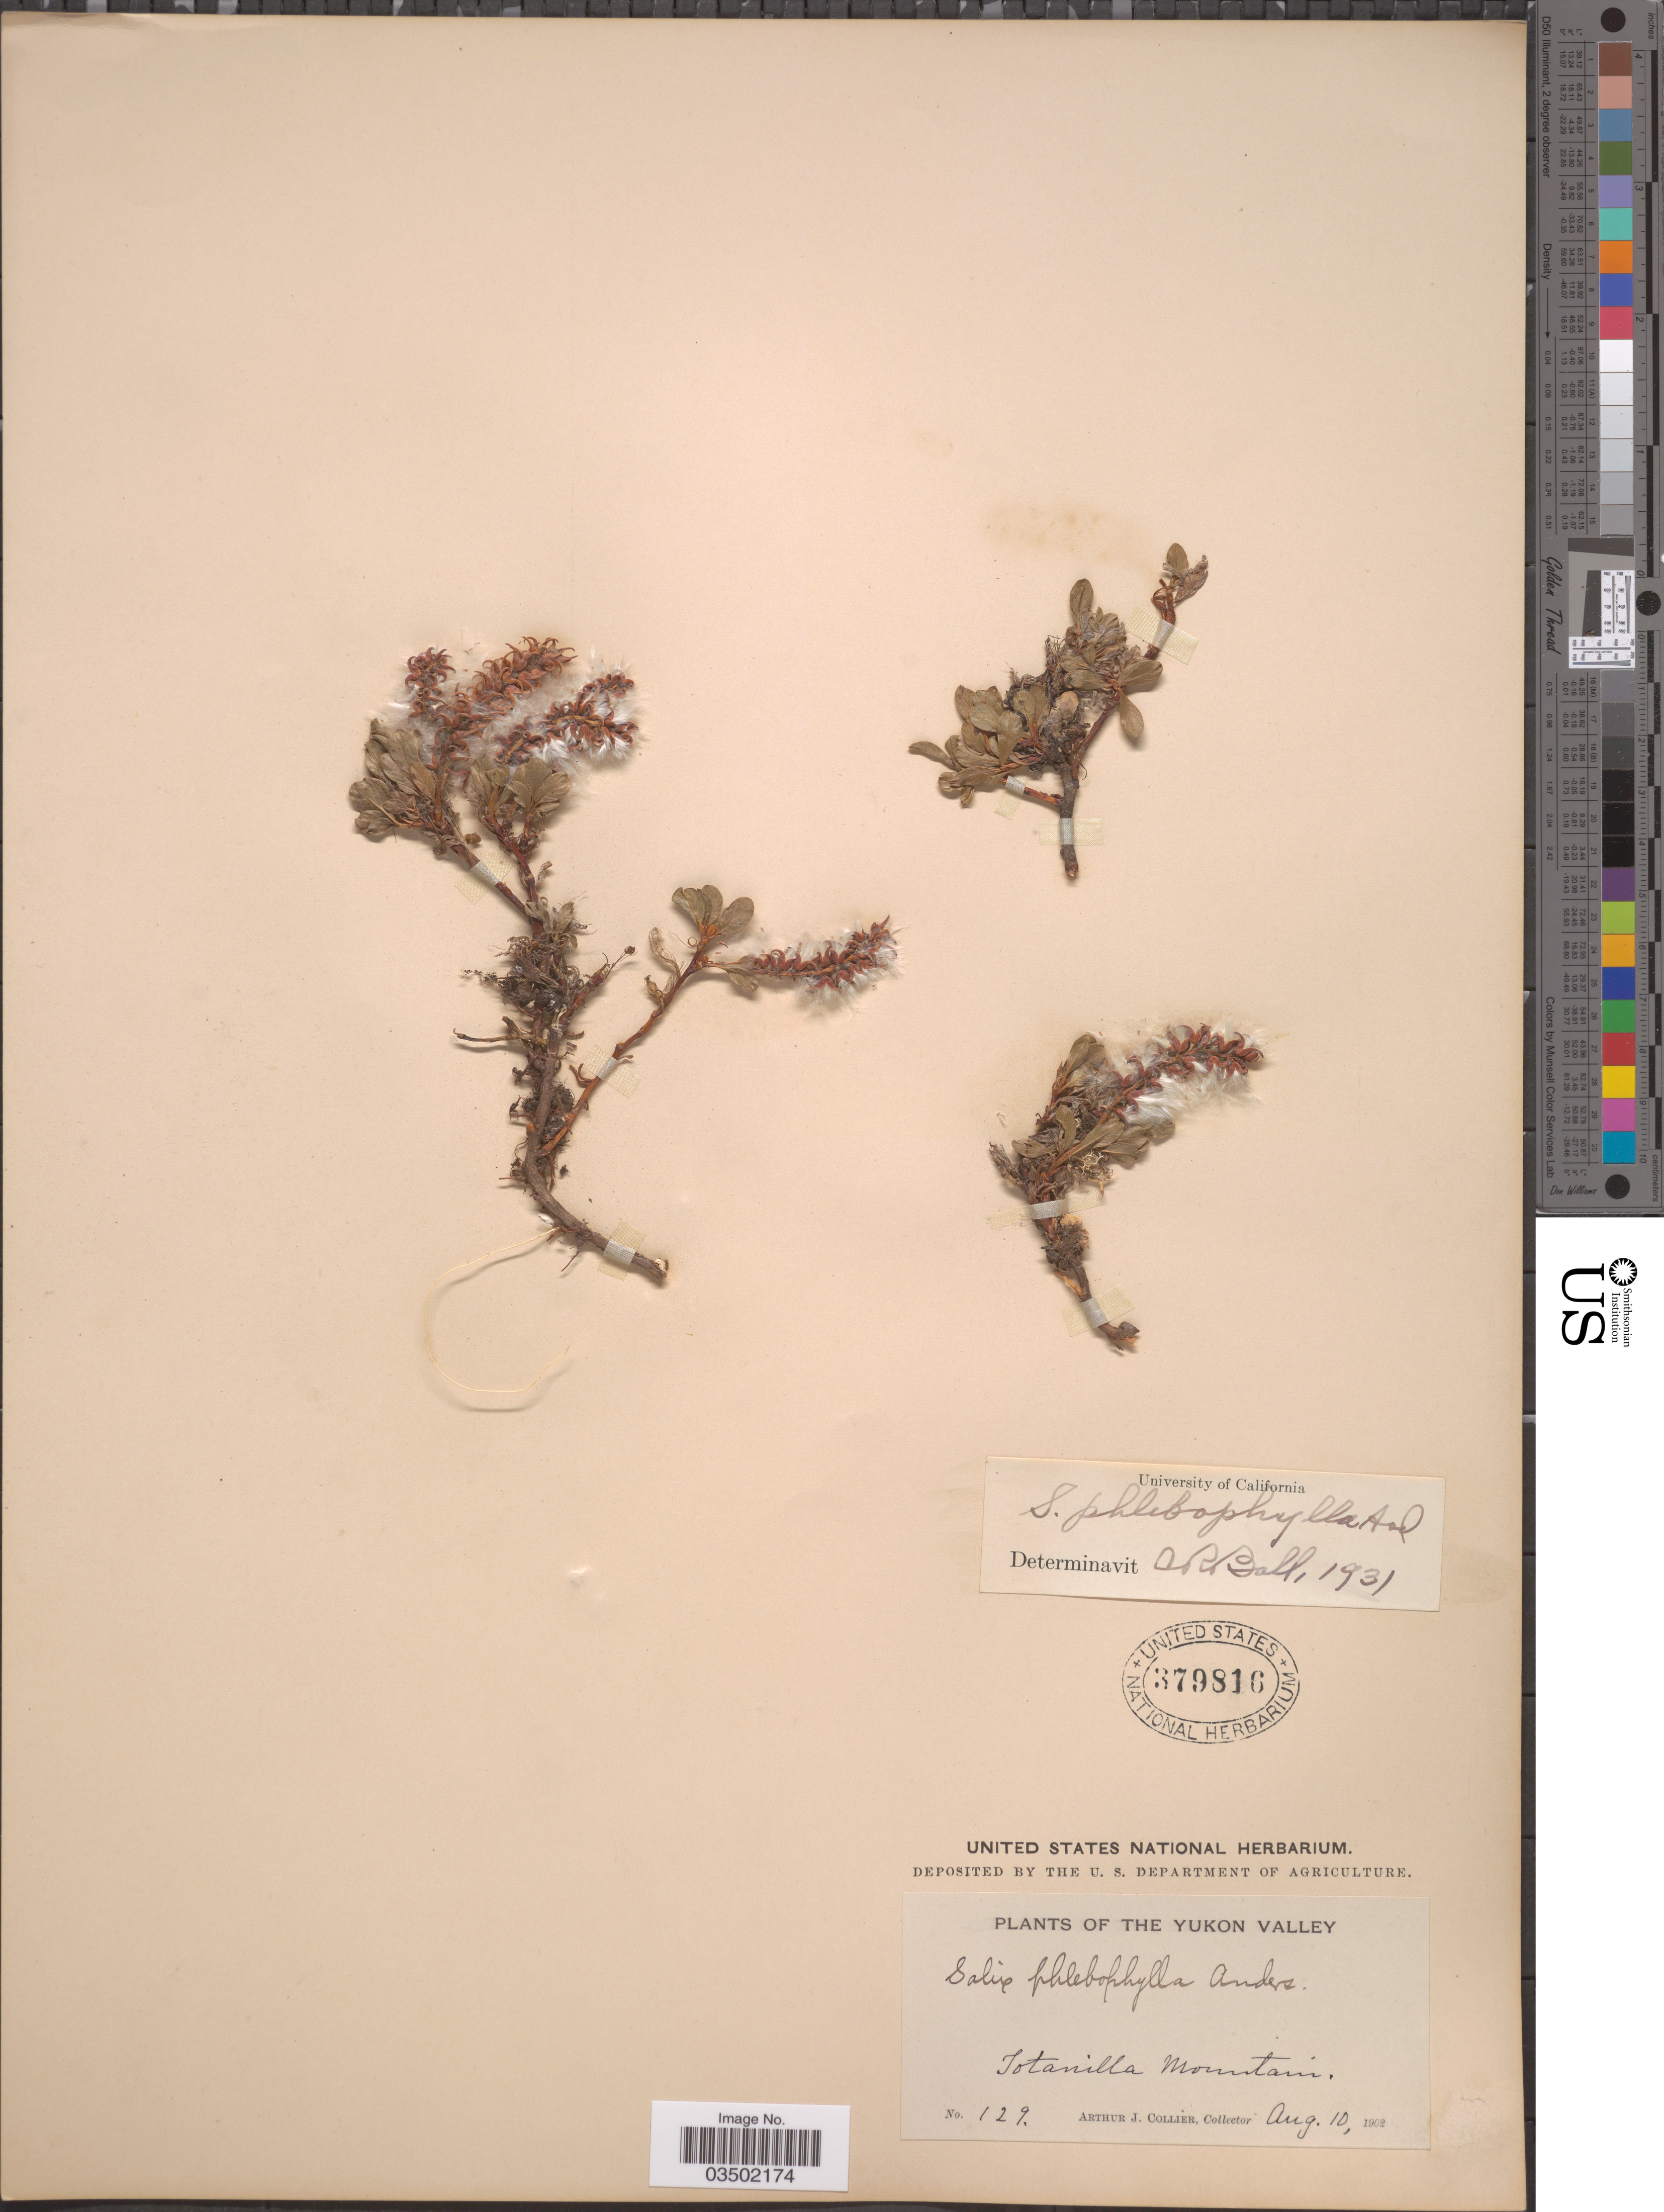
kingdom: Plantae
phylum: Tracheophyta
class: Magnoliopsida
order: Malpighiales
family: Salicaceae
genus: Salix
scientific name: Salix phlebophylla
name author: Andersson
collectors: A. Collier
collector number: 129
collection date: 1902-08-10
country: Canada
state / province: Yukon Territory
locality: The Yukon Valley. Totanilla Mountain.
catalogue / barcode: US 379816